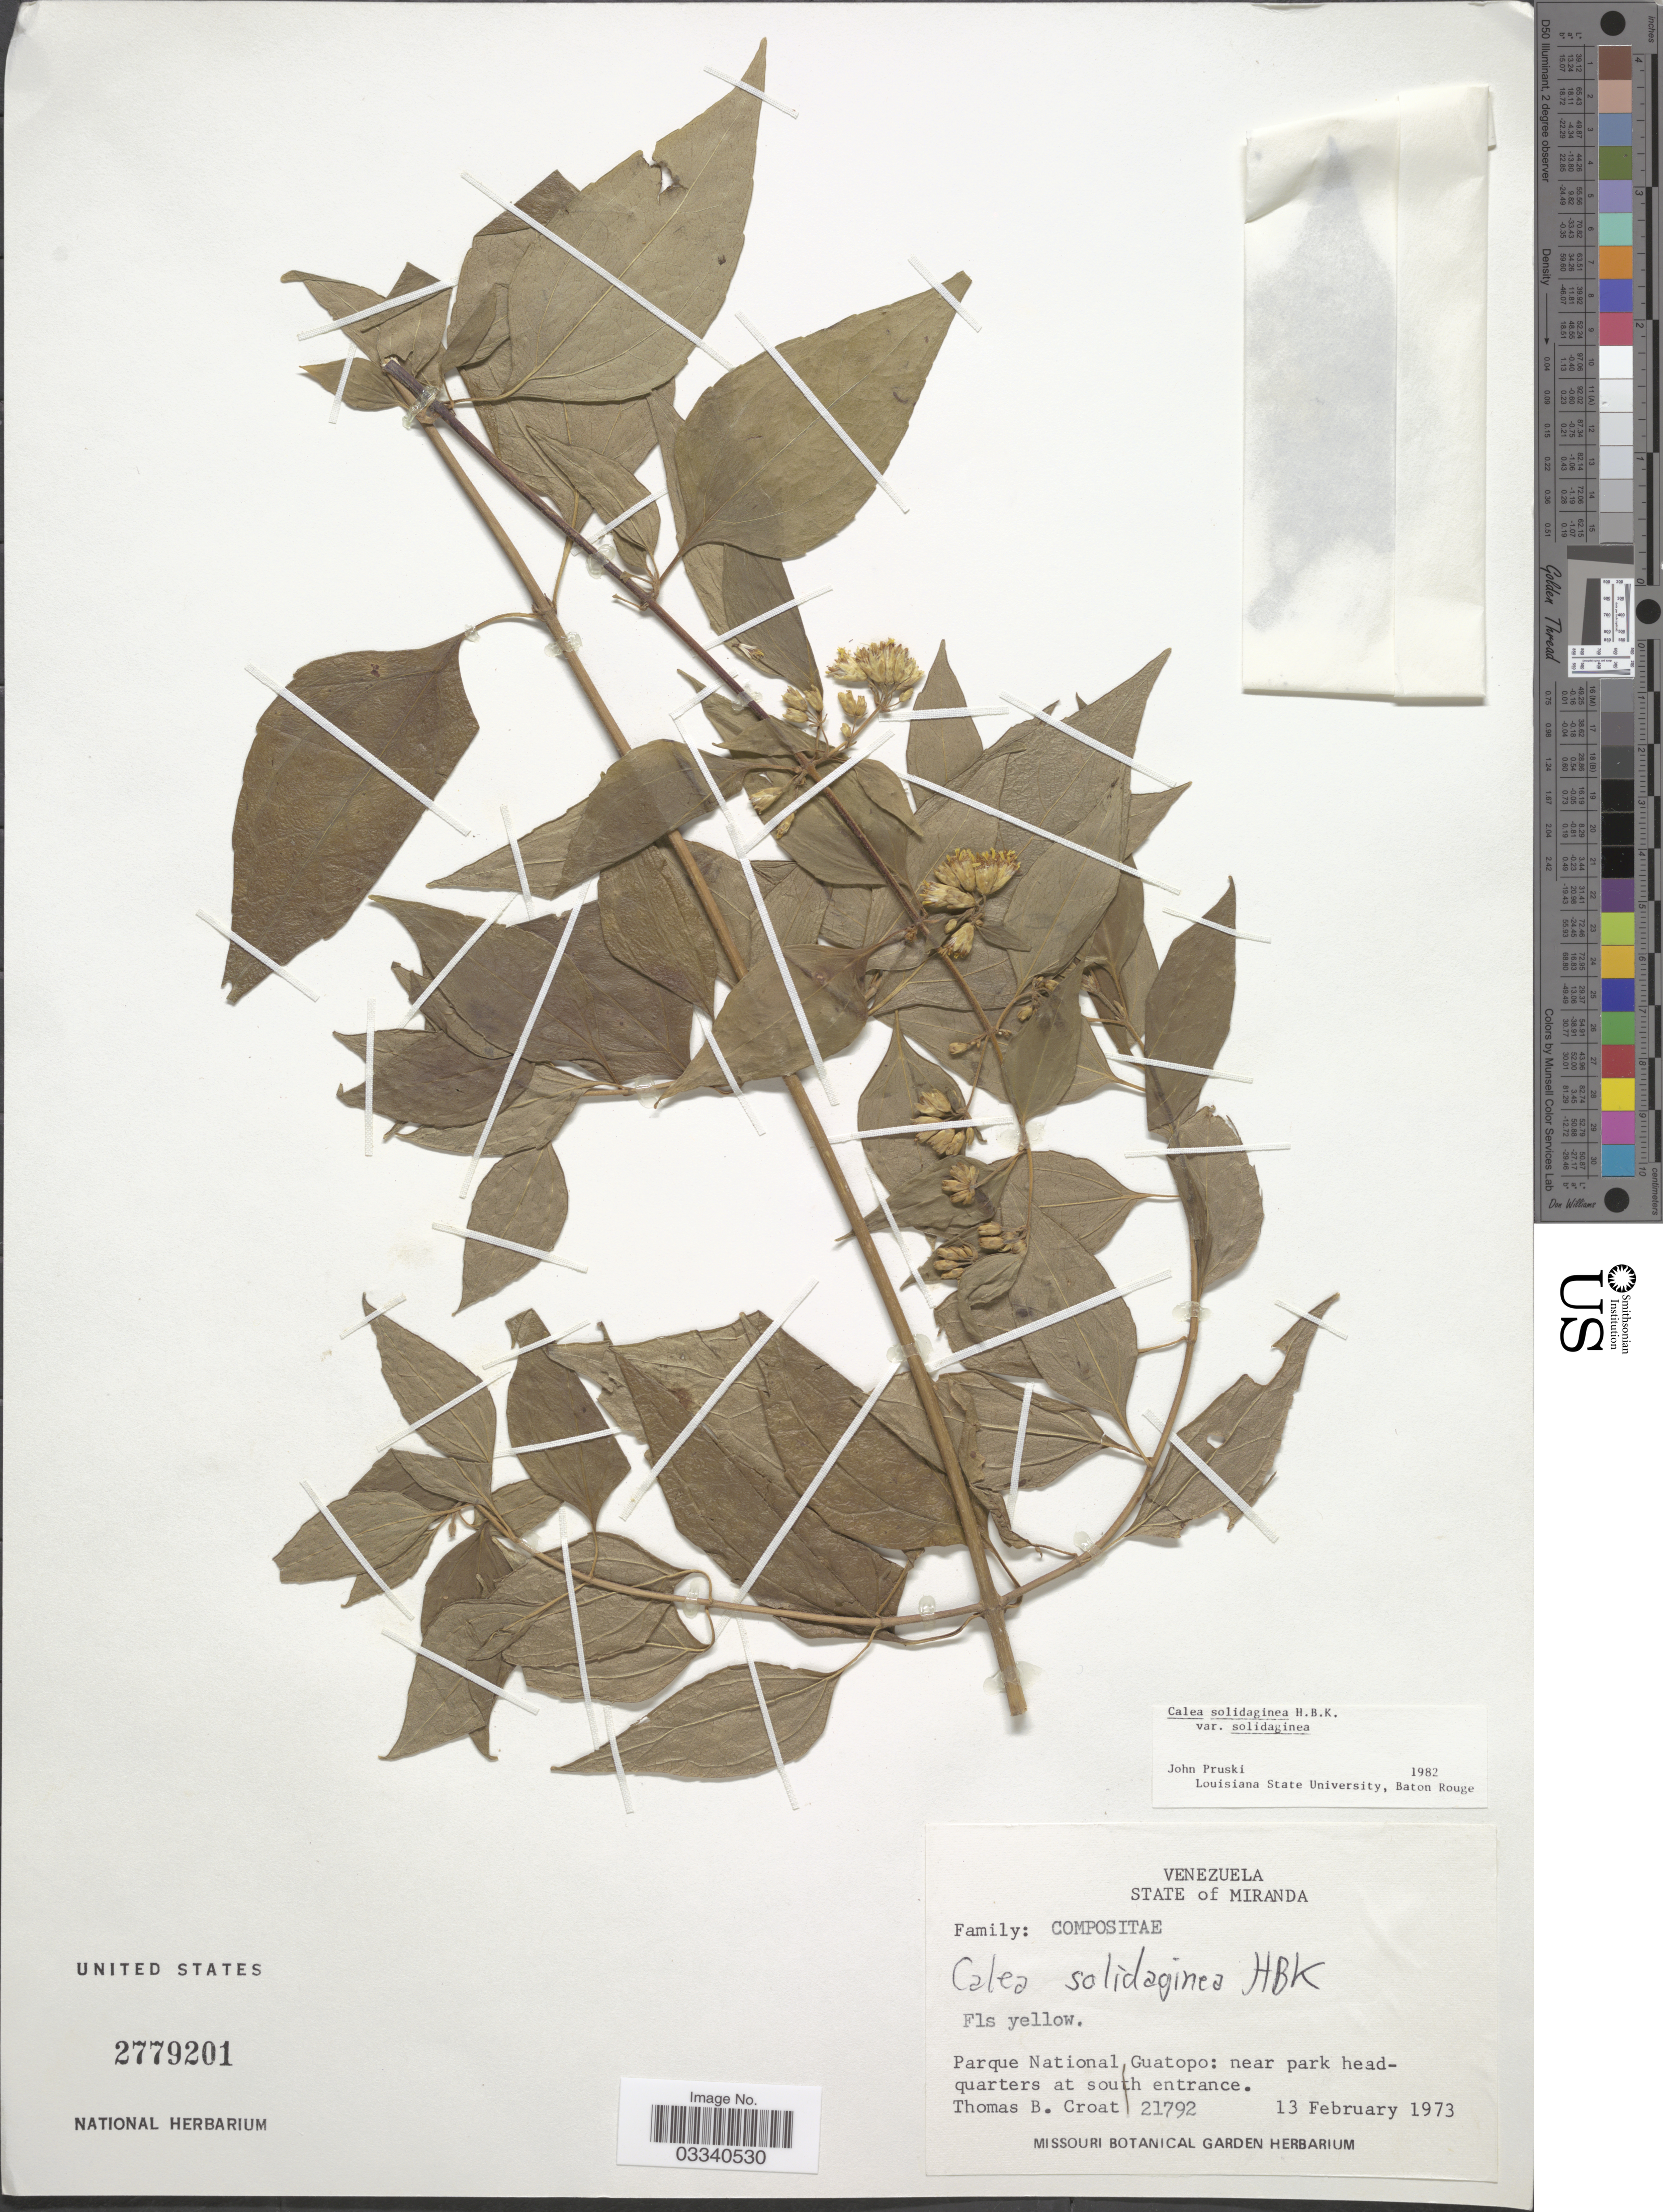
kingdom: Plantae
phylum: Tracheophyta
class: Magnoliopsida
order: Asterales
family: Asteraceae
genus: Calea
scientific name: Calea solidaginea var. solidaginea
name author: Kunth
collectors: T. B. Croat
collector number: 21792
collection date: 1973-02-13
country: Venezuela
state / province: Miranda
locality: Parque Nacional Guatopo: near park headquarters at south entrance.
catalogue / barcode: US 2779201